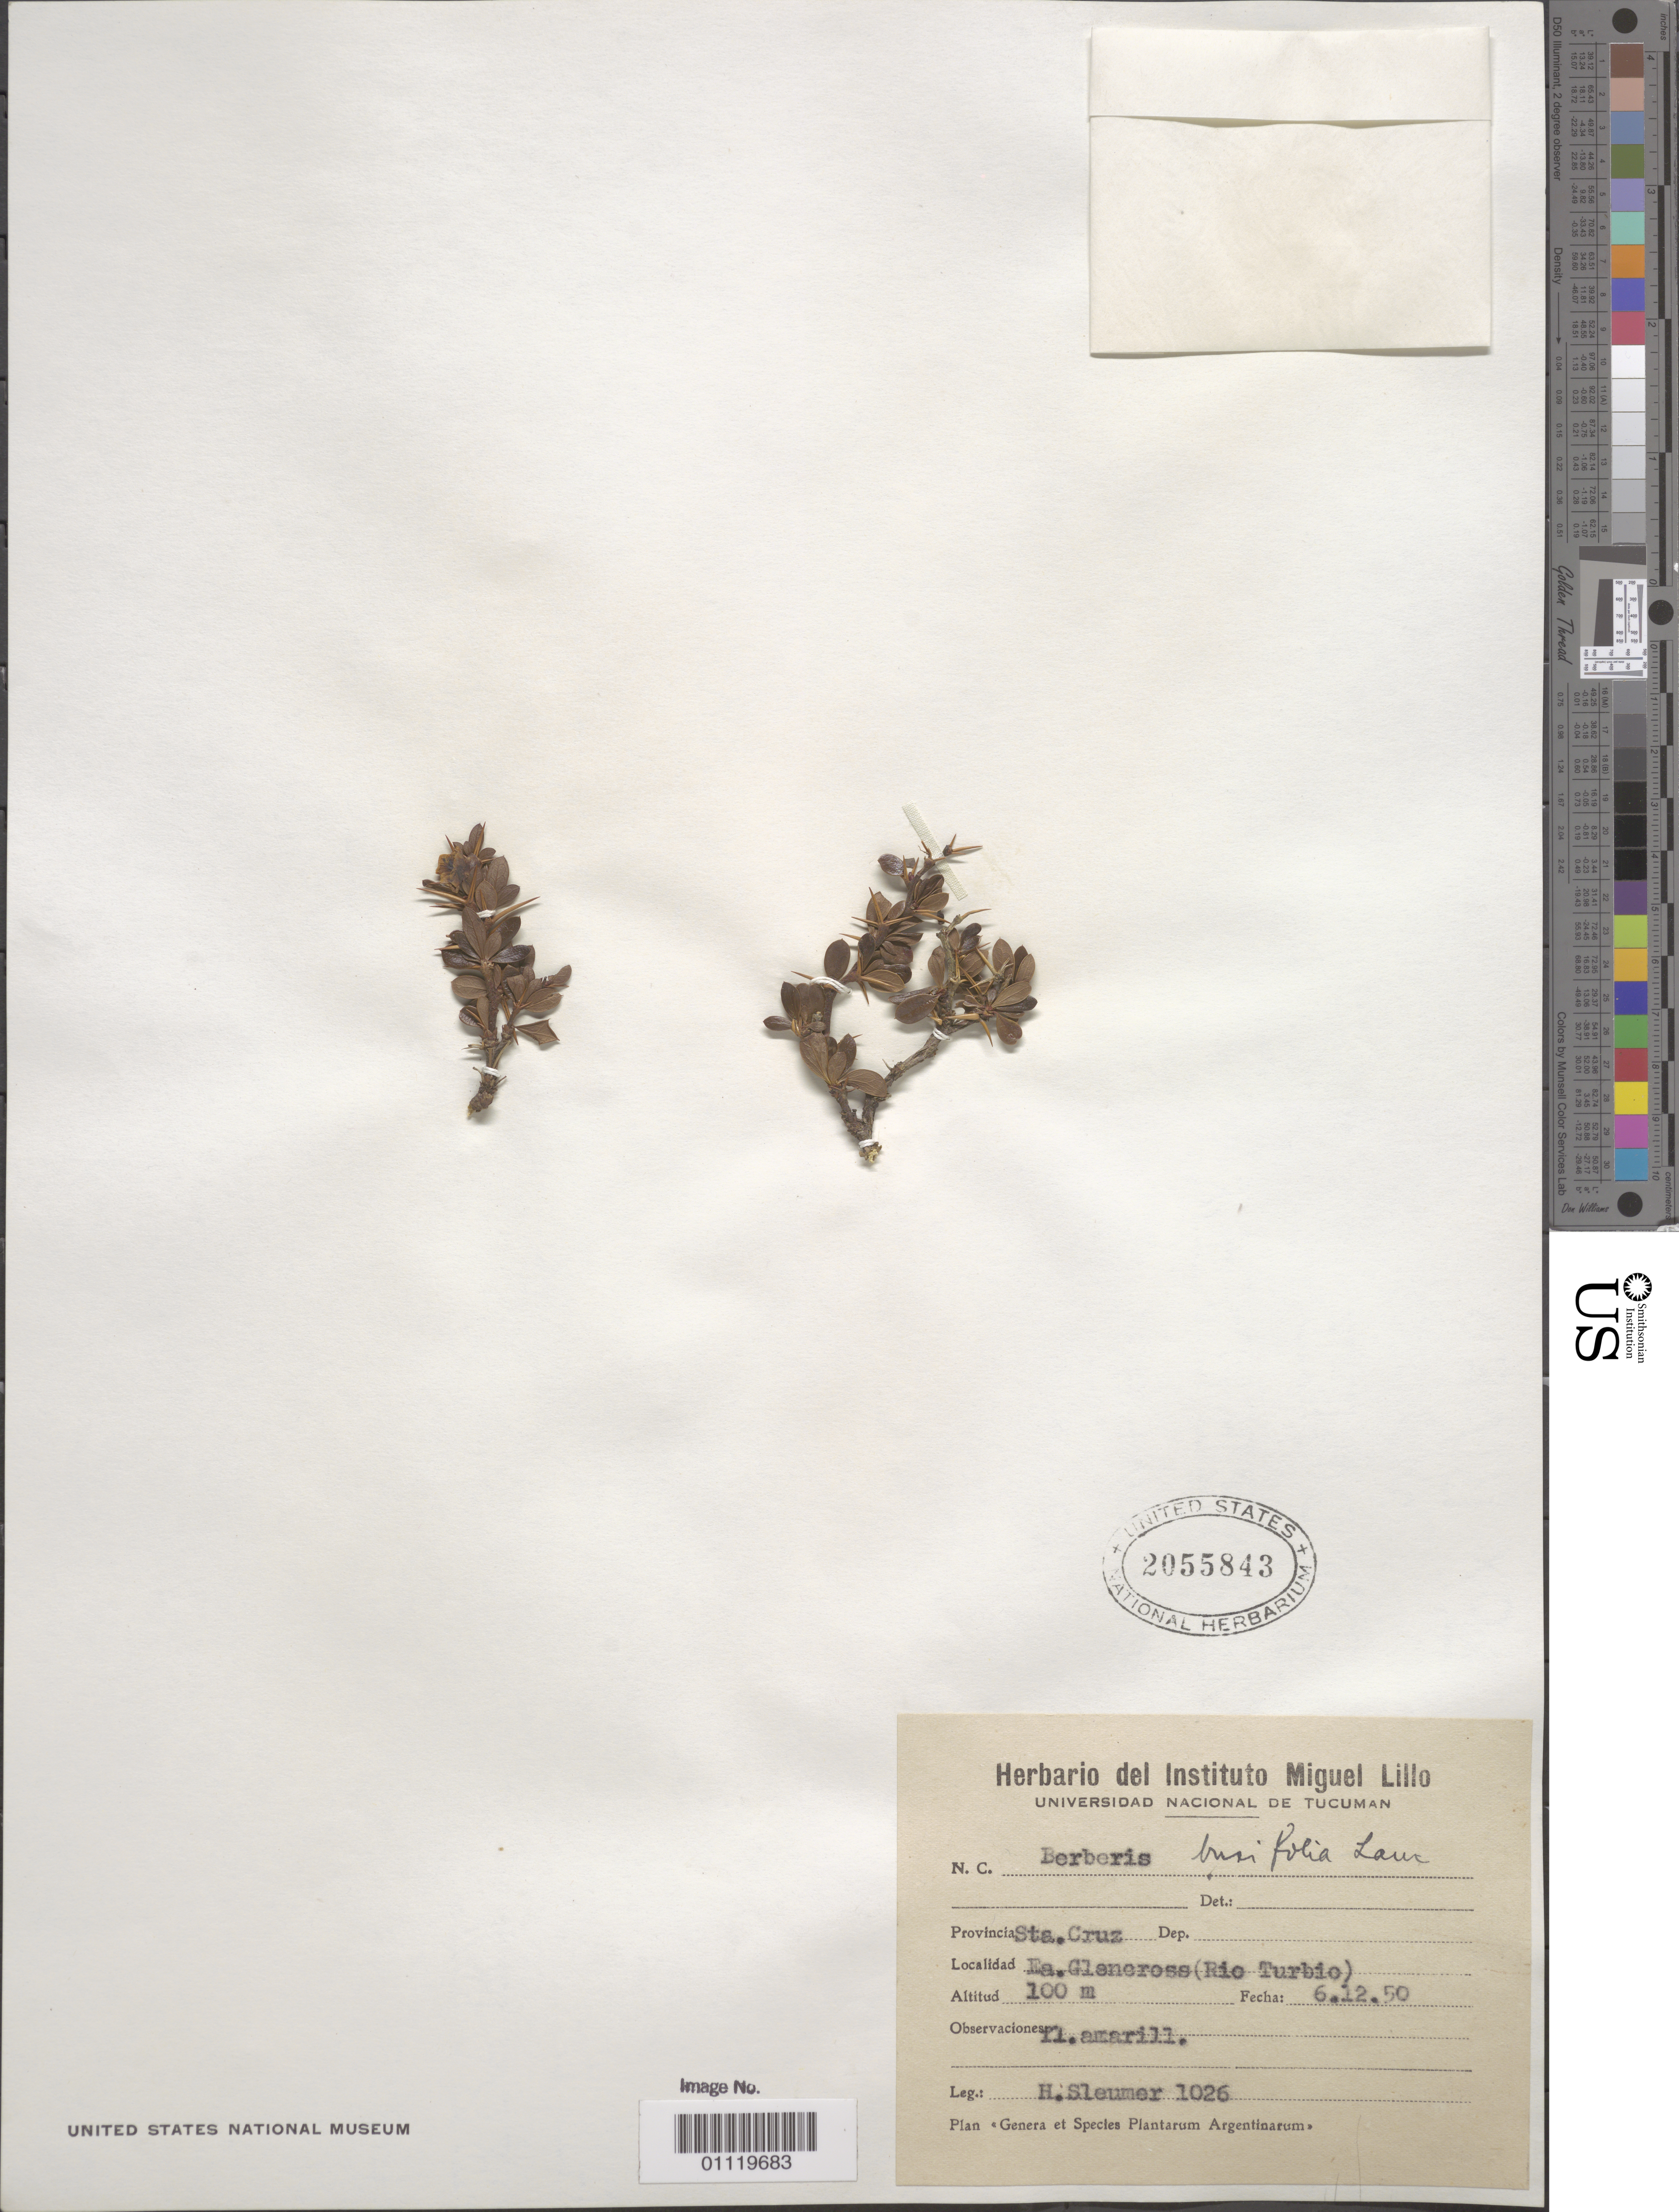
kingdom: Plantae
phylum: Tracheophyta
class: Magnoliopsida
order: Ranunculales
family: Berberidaceae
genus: Berberis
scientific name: Berberis buxifolia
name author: Lam.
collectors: H. O. Sleumer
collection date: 1950-12-06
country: Argentina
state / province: Santa Cruz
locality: Ea. Glaneross, Rio Turbido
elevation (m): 100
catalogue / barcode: US 2055843